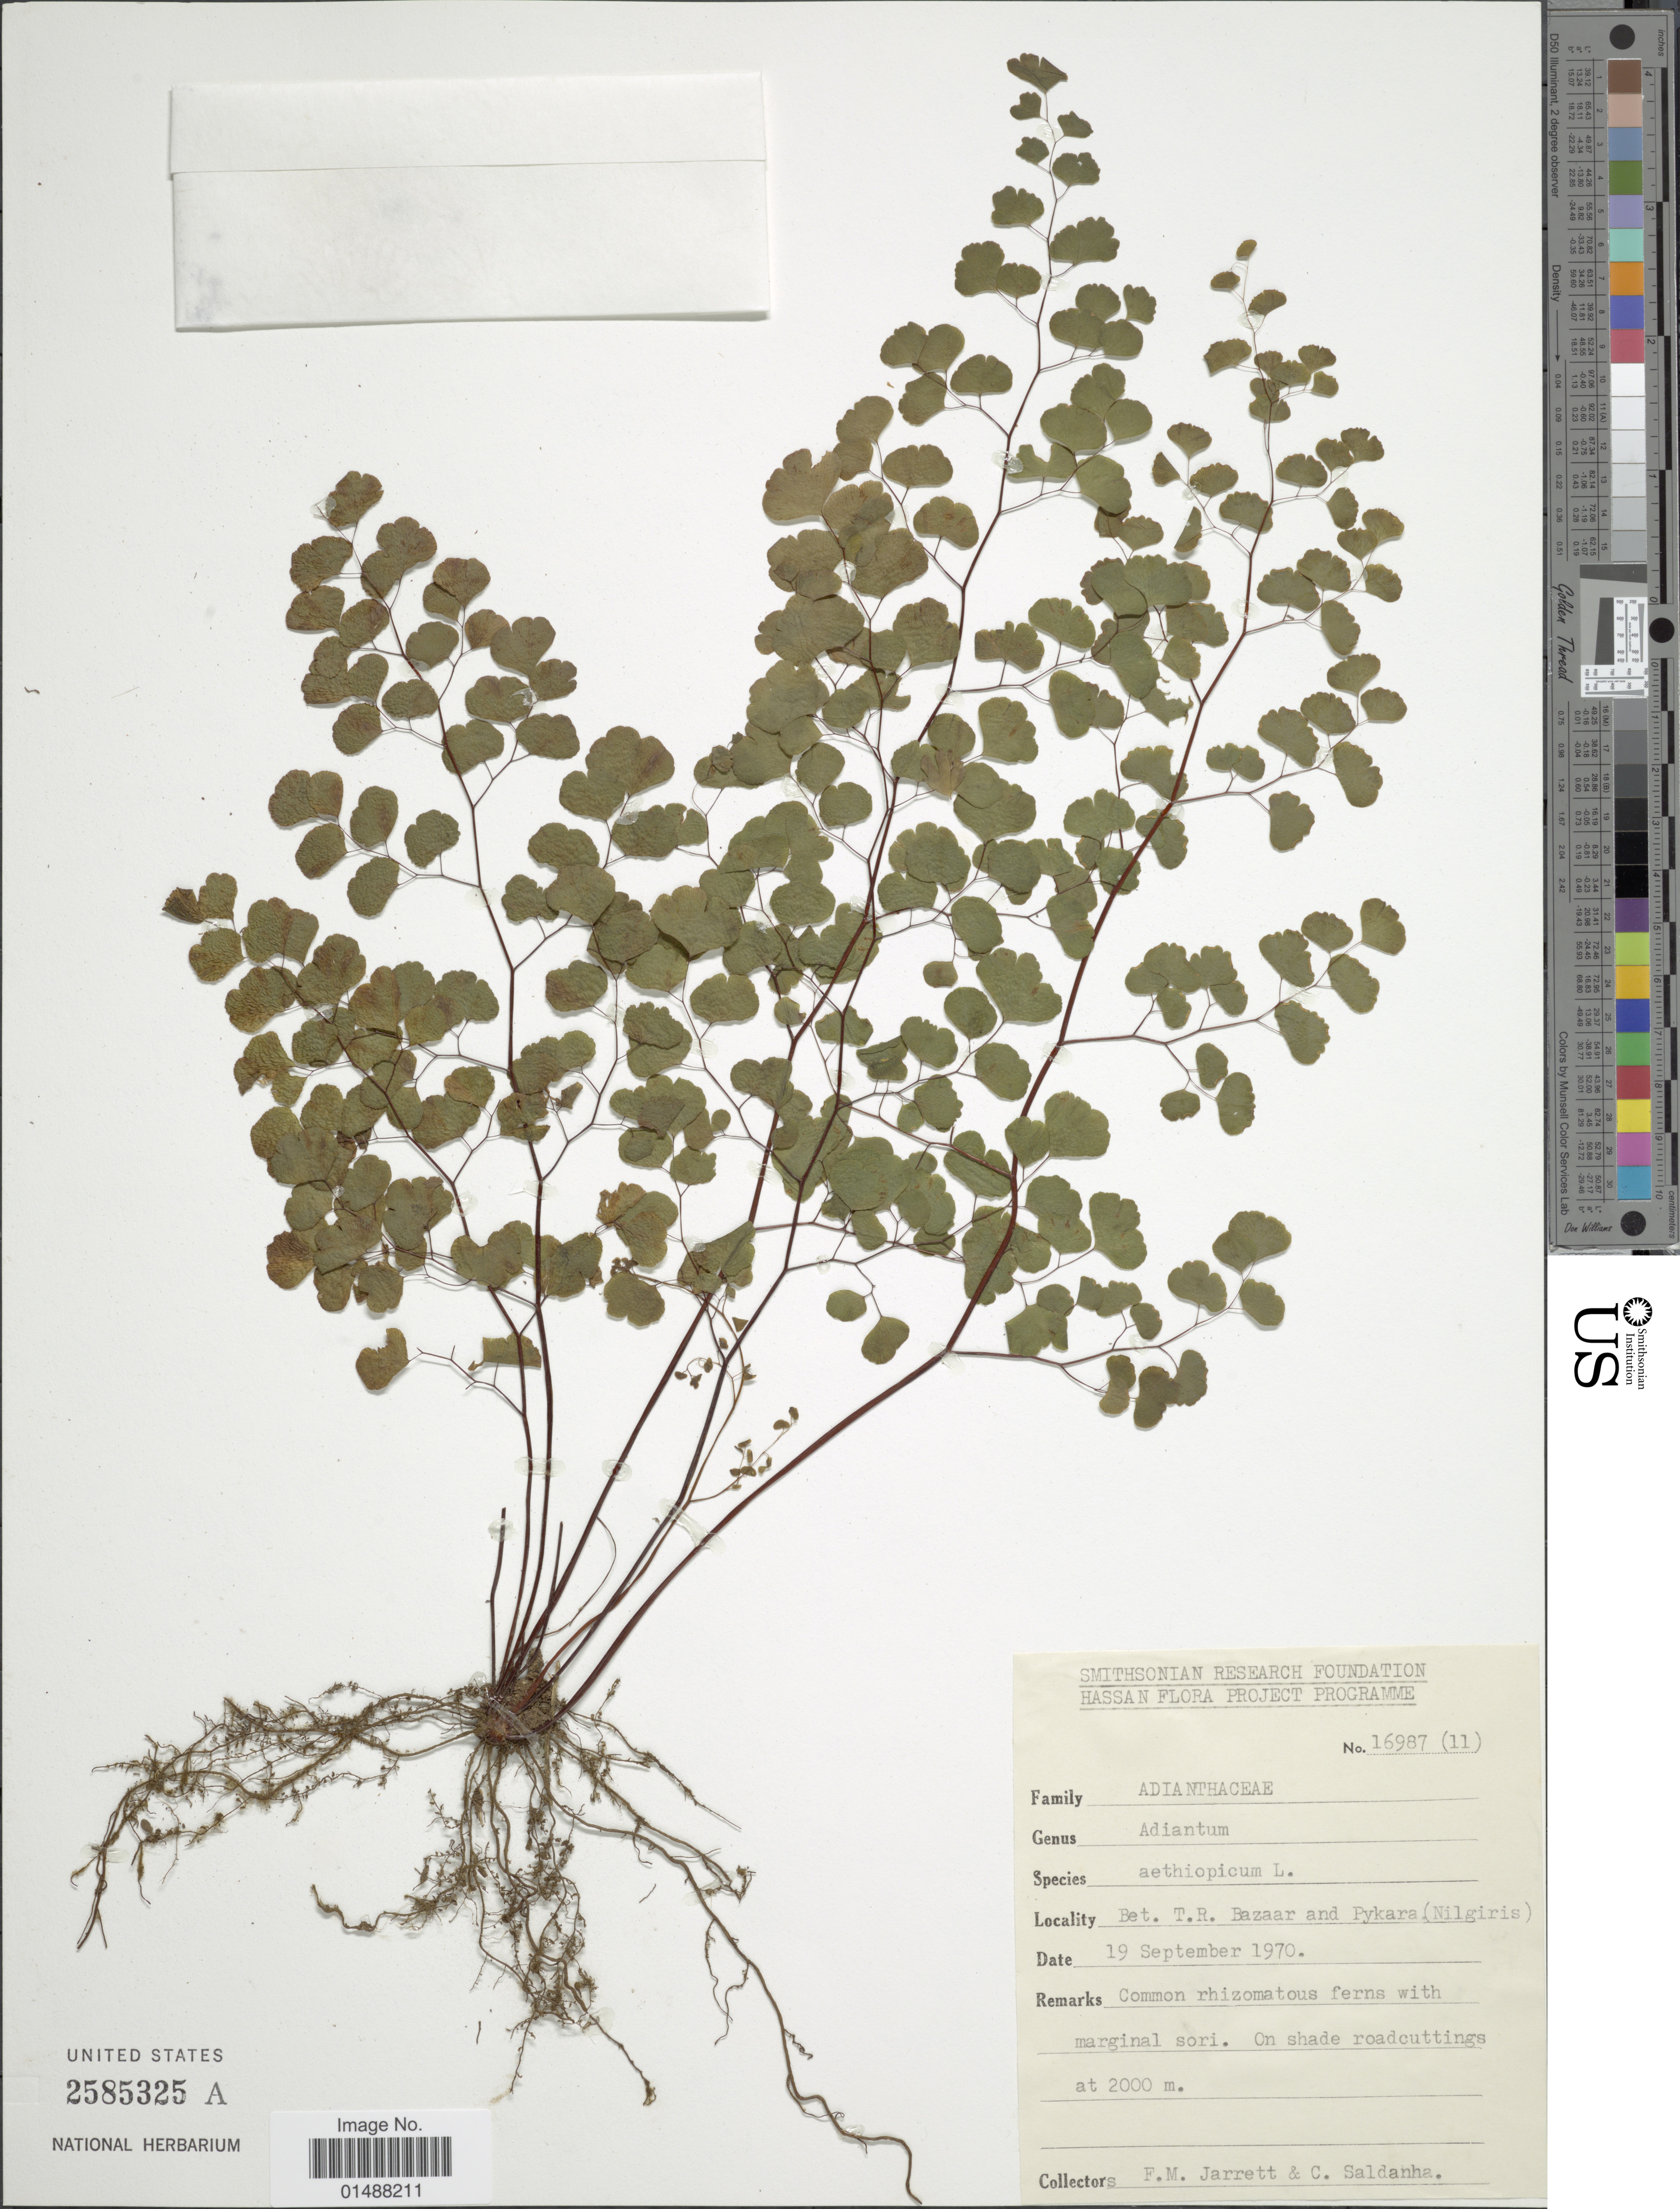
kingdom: Plantae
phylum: Tracheophyta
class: Polypodiopsida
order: Polypodiales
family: Pteridaceae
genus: Adiantum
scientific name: Adiantum aethiopicum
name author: L.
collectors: F. M. Jarrett & C. Saldanha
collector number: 16987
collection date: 1970-09-19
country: India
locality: Bet. T. R. Bazaar and Pykara (Nilgiris)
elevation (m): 2000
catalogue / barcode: US 2585325A